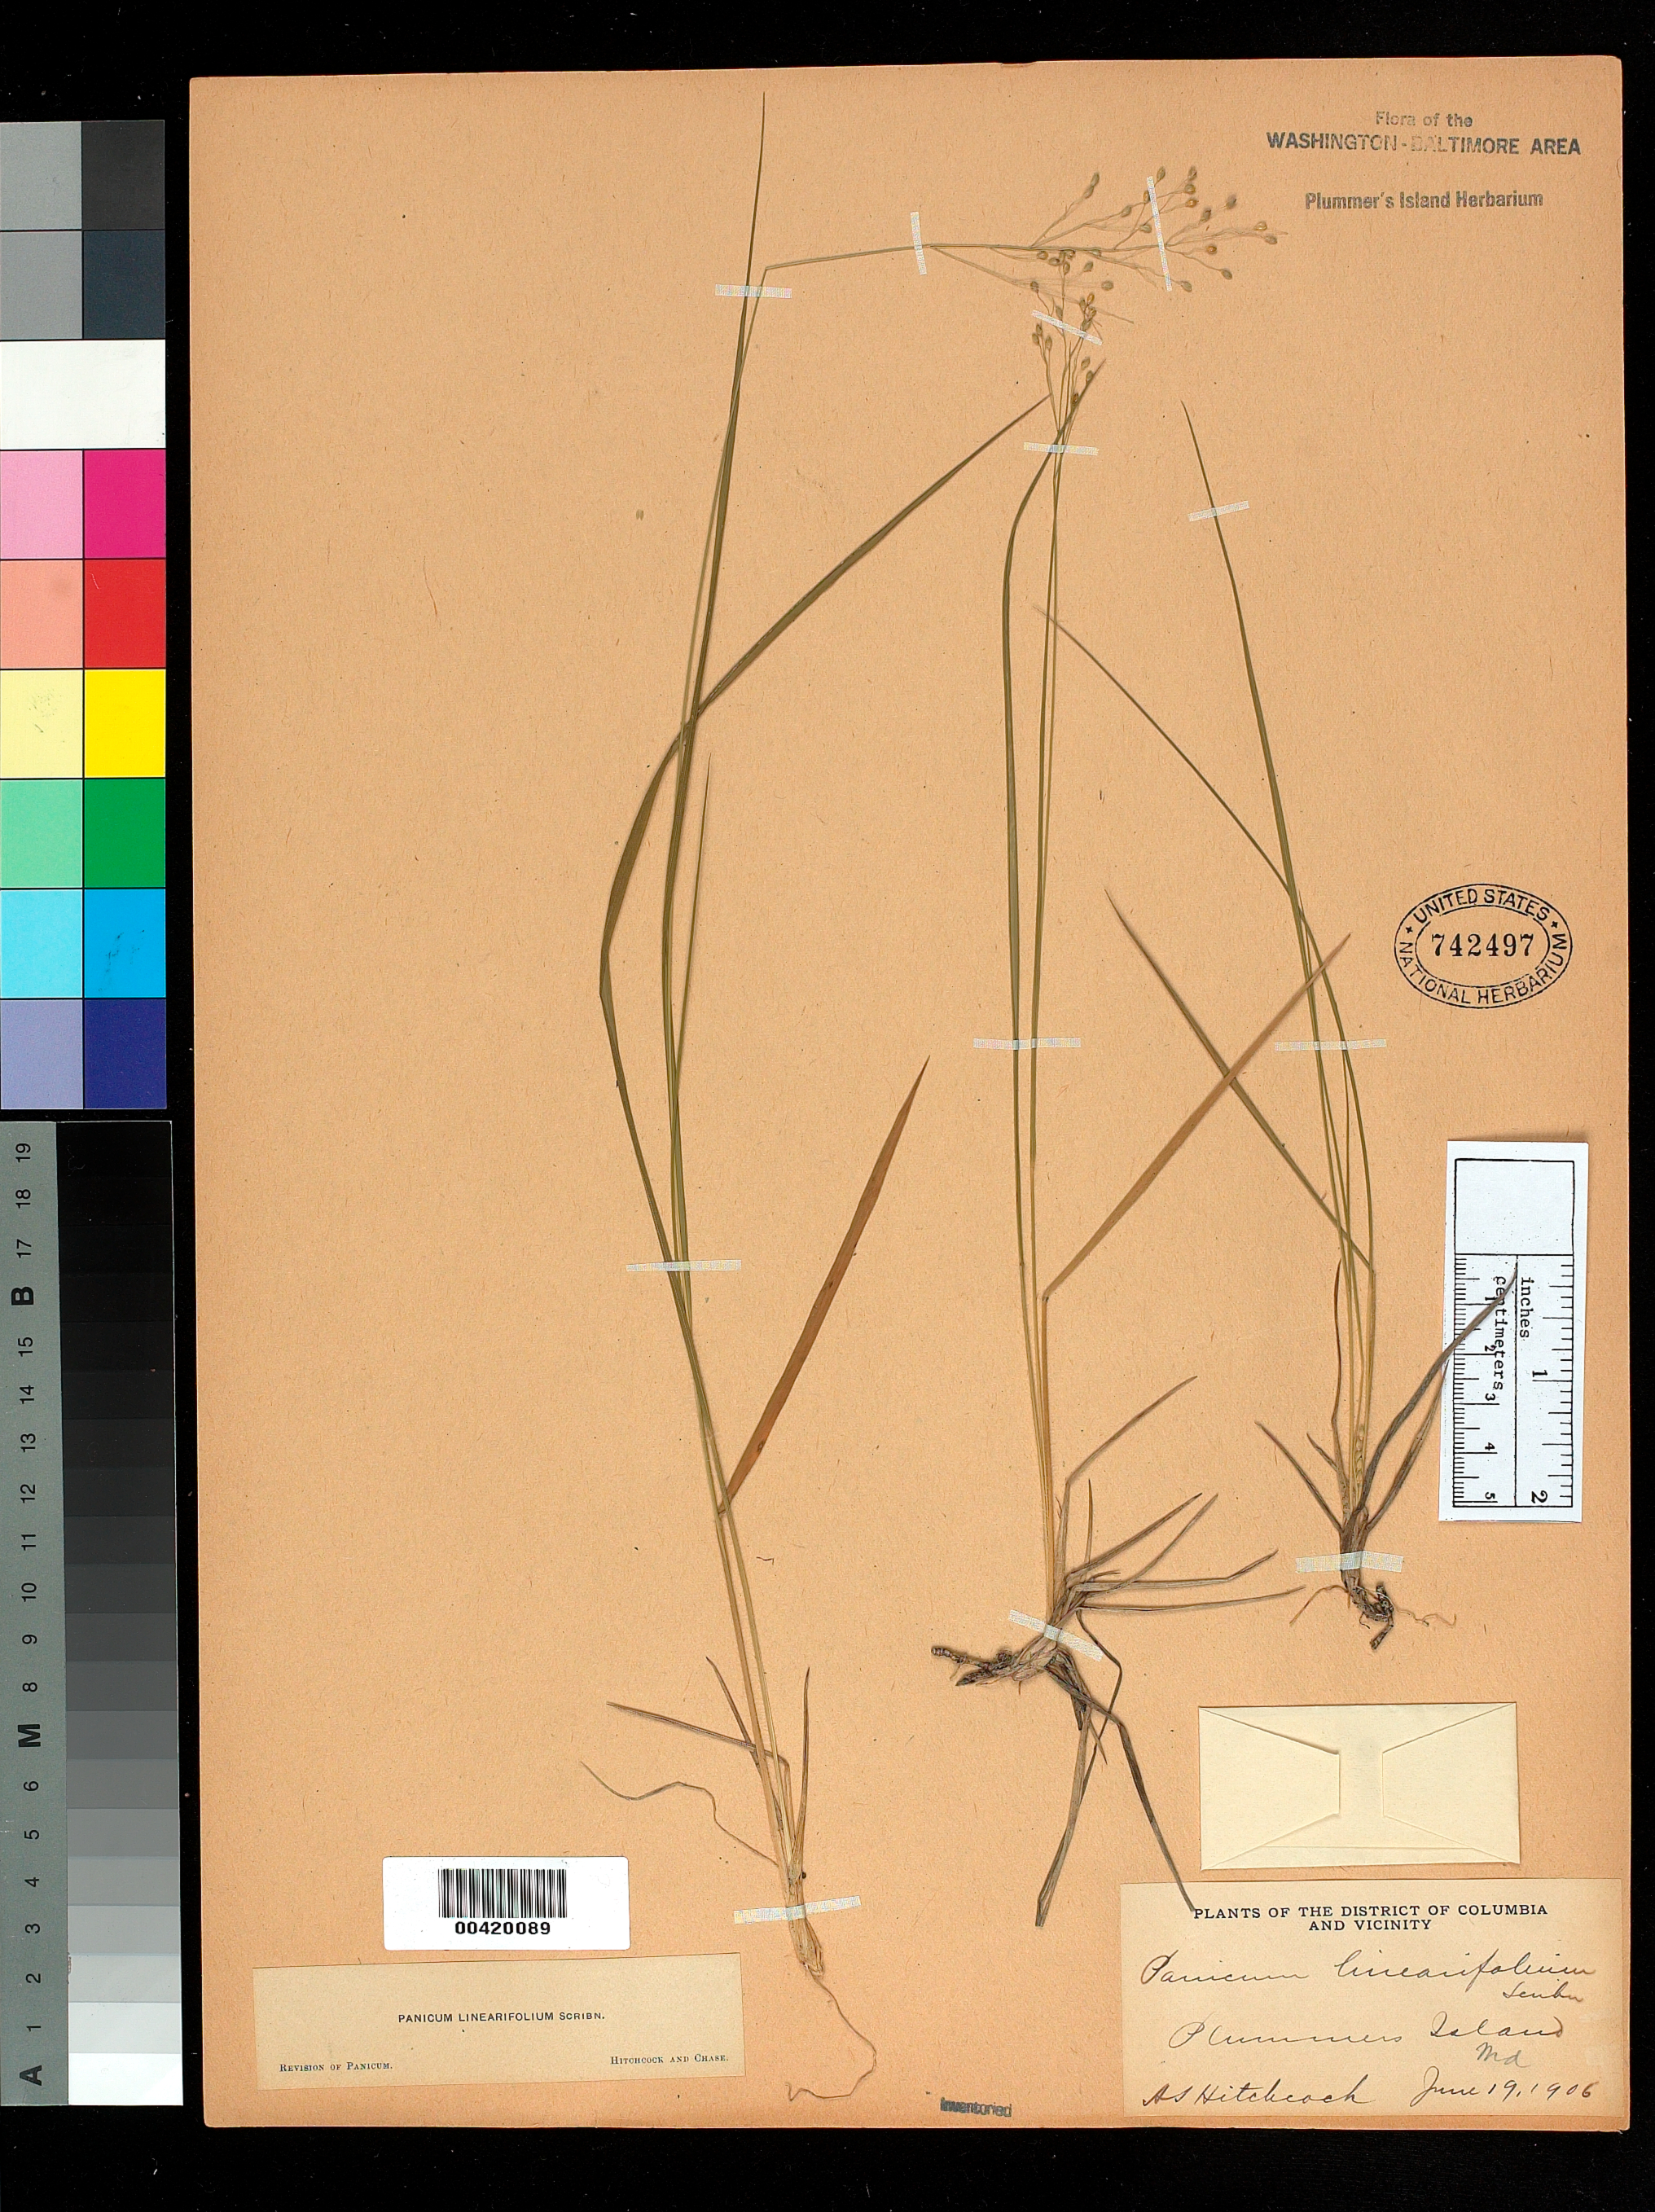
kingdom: Plantae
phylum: Tracheophyta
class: Liliopsida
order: Poales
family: Poaceae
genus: Dichanthelium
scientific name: Dichanthelium linearifolium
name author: (Scribn.) Gould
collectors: A. S. Hitchcock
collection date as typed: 19 Jun 1906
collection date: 1906-06-19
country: United States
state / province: Maryland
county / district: Montgomery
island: Plummers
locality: Plummer's Island C. & O. Canal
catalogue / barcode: US 742497